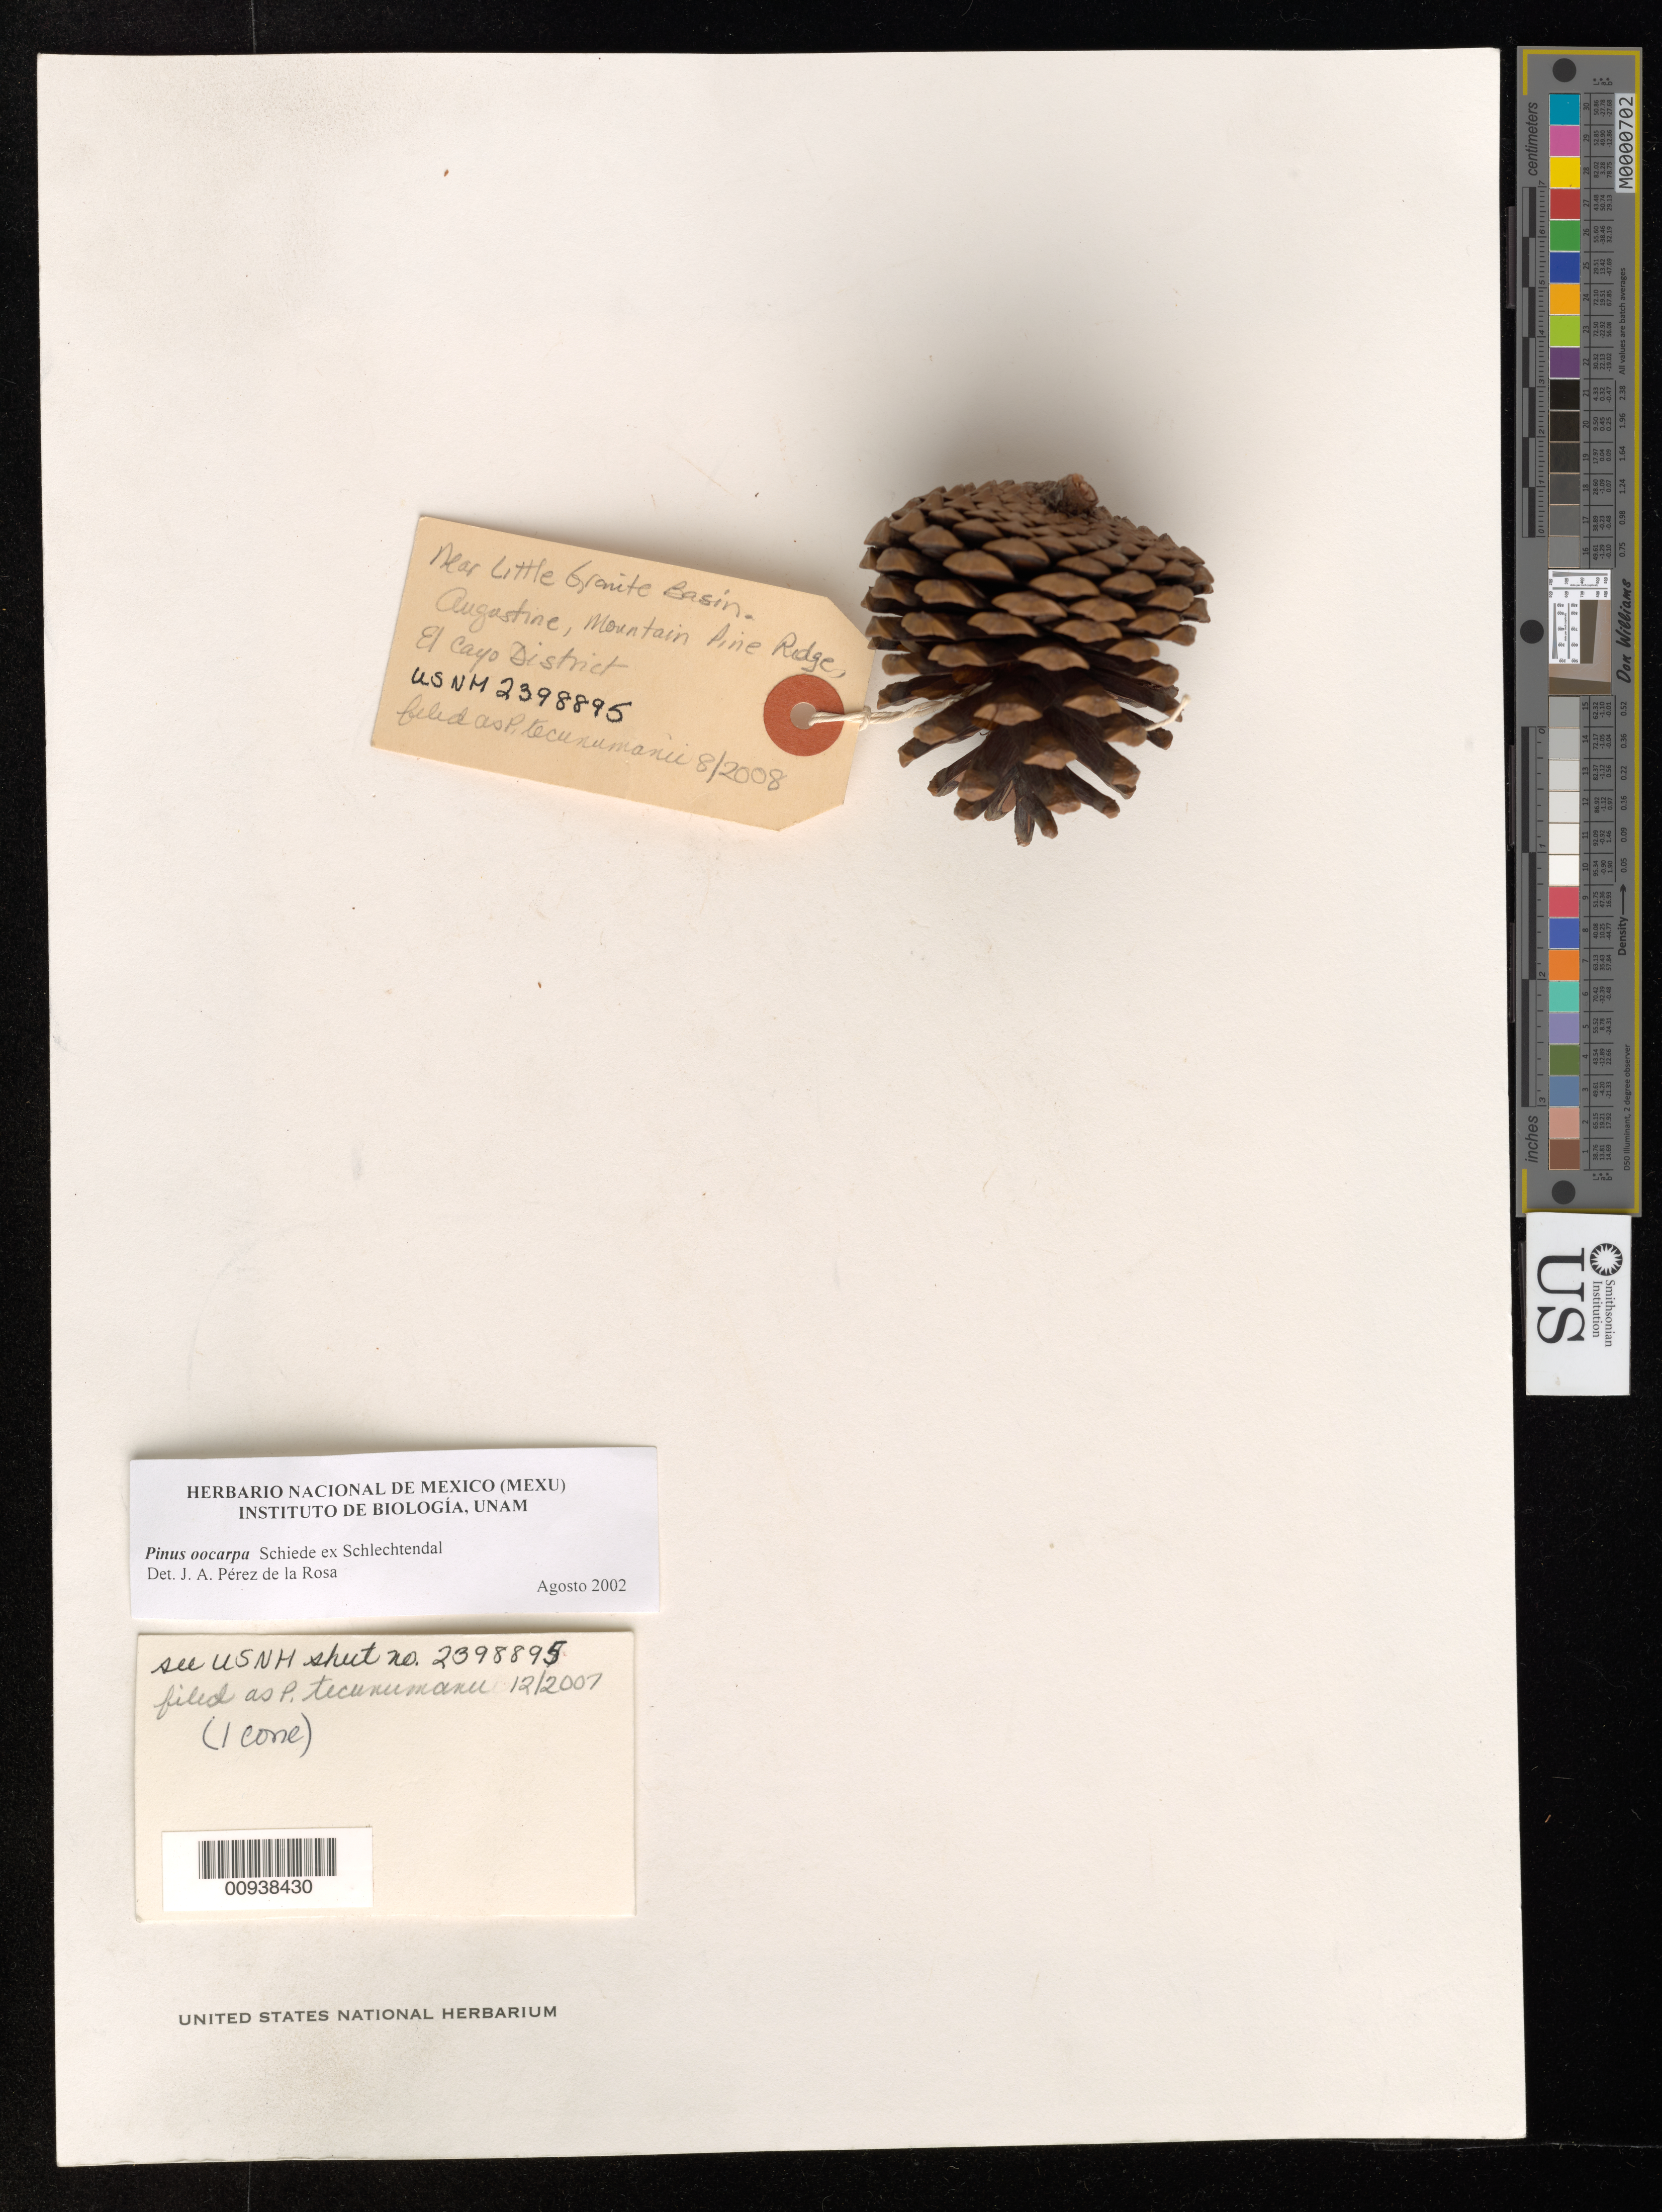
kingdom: Plantae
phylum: Tracheophyta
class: Pinopsida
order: Pinales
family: Pinaceae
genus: Pinus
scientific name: Pinus tecunumanii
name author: F. Schwerdtf. ex Eguiluz & J.P. Perry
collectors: D. R. Hunt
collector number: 481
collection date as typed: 27 Apr 1960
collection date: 1960-04-27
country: Belize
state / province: Cayo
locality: Near Little Granite Basin. Augustine, Mountain Pine Ridge. British Honduras.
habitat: Forming nearly pure stand.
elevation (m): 610